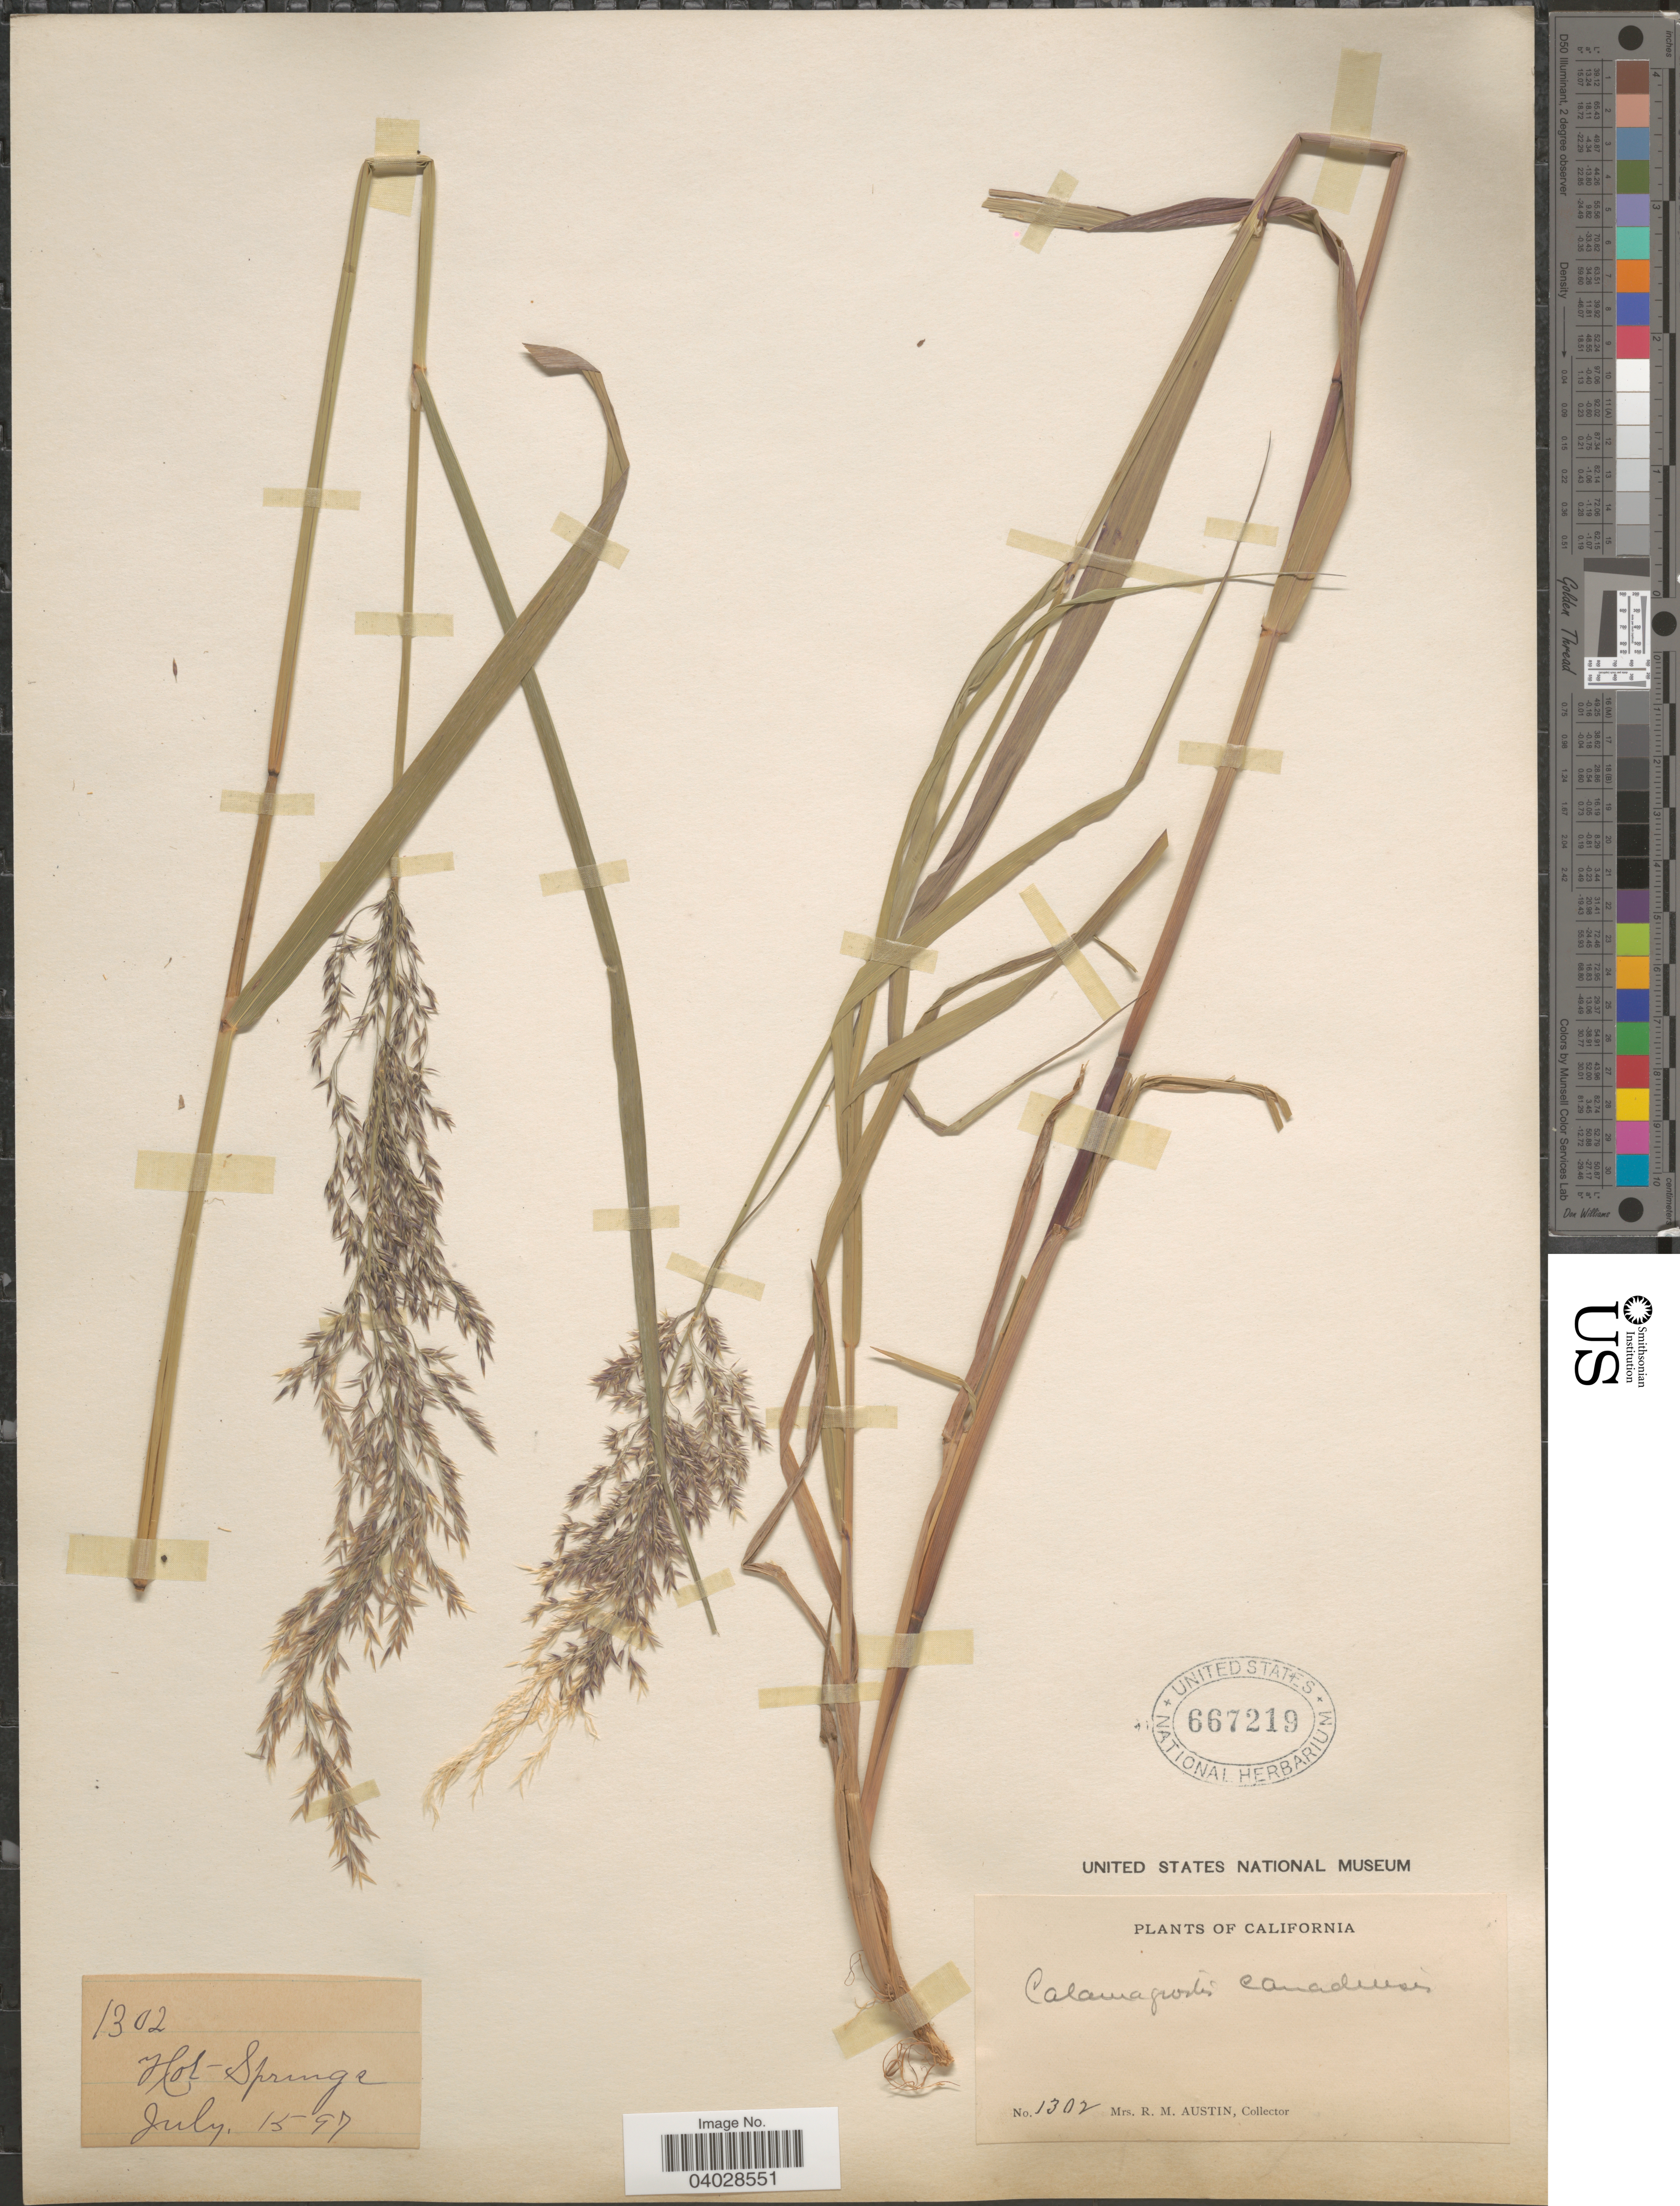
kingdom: Plantae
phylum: Tracheophyta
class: Liliopsida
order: Poales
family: Poaceae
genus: Calamagrostis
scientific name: Calamagrostis canadensis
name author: (Michx.) P. Beauv.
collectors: R. Austin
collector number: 1302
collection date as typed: Transcribed d/m/y: 15/7/97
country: United States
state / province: California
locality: Hot Springs.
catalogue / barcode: US 667219